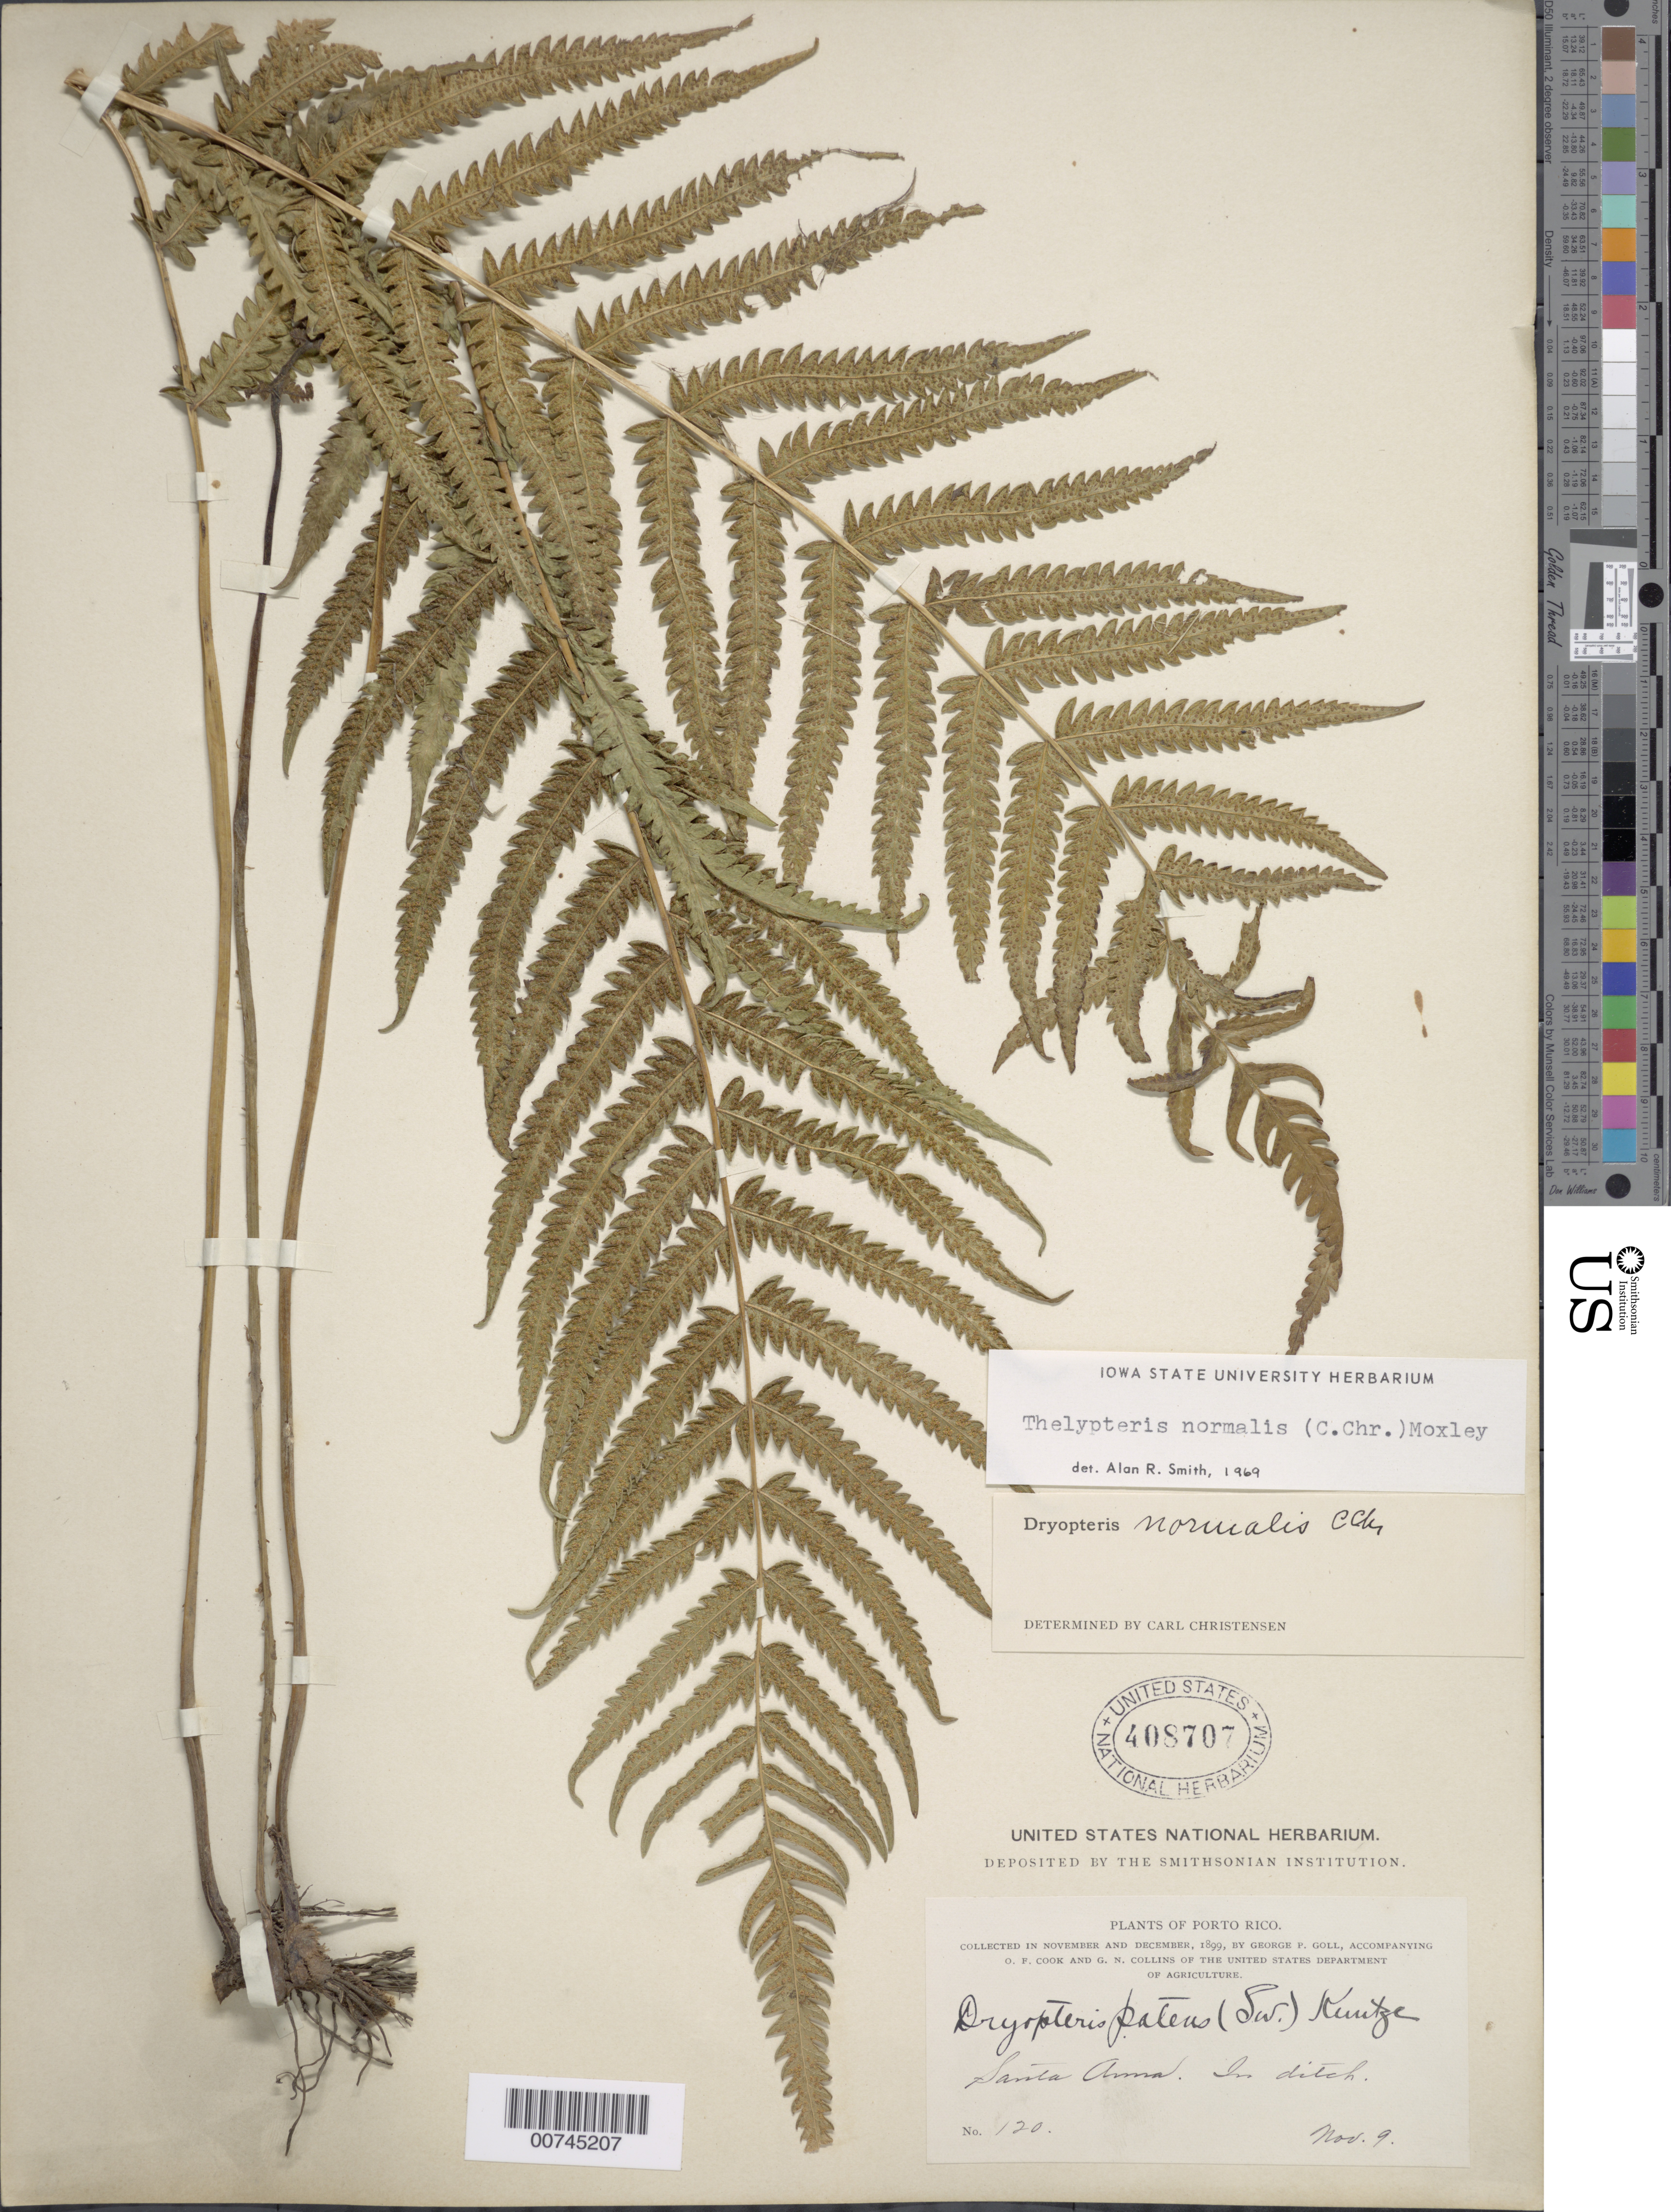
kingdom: Plantae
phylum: Tracheophyta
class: Polypodiopsida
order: Polypodiales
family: Thelypteridaceae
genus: Christella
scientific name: Christella kunthii comb. ined.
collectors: G. Goll, O. F. Cook & G. N. Collins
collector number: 120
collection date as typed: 09 Nov 1899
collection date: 1899-11-09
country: Puerto Rico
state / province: San Juan (?)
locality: Santa Anna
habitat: In ditch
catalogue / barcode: US 408707